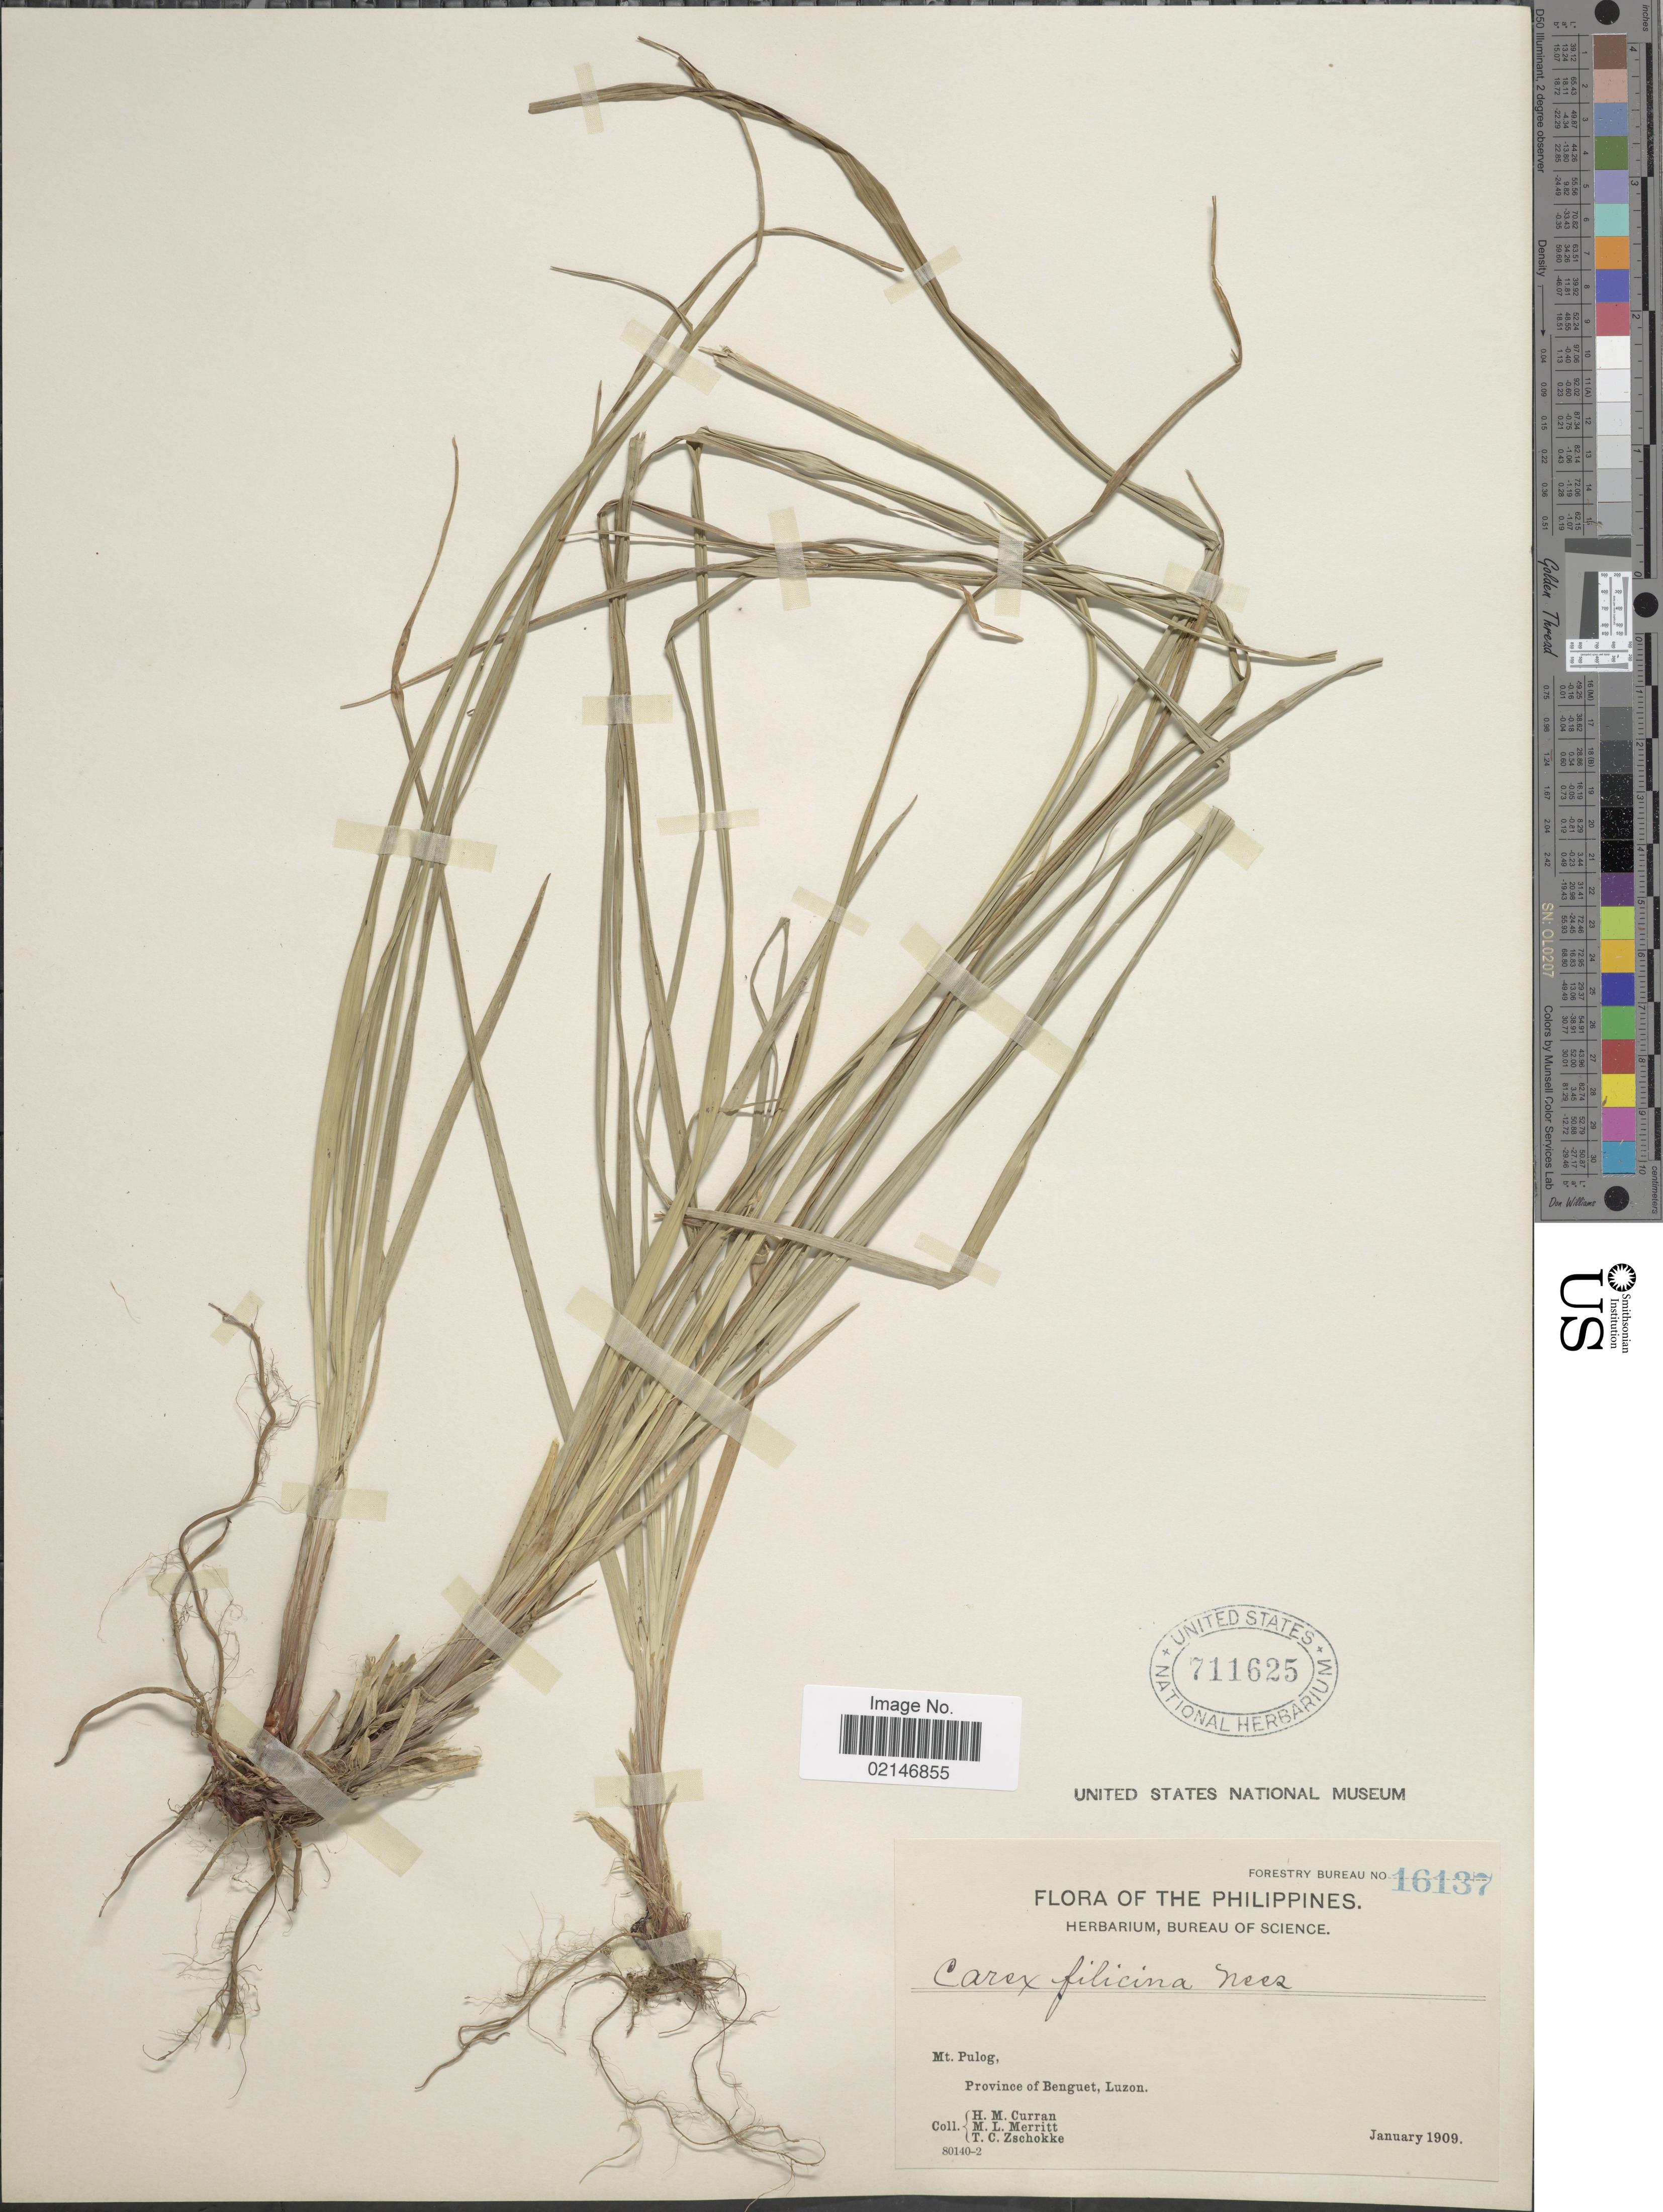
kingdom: Plantae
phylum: Tracheophyta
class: Liliopsida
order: Poales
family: Cyperaceae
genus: Carex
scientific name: Carex filicina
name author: Nees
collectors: H. M. Curran, M. L. Merritt & T. C. Zschokke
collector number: Forestry Bureau 16137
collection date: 1909-01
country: Philippines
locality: Mt. Pulog, Province of Benguet, Luzon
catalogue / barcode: US 711625